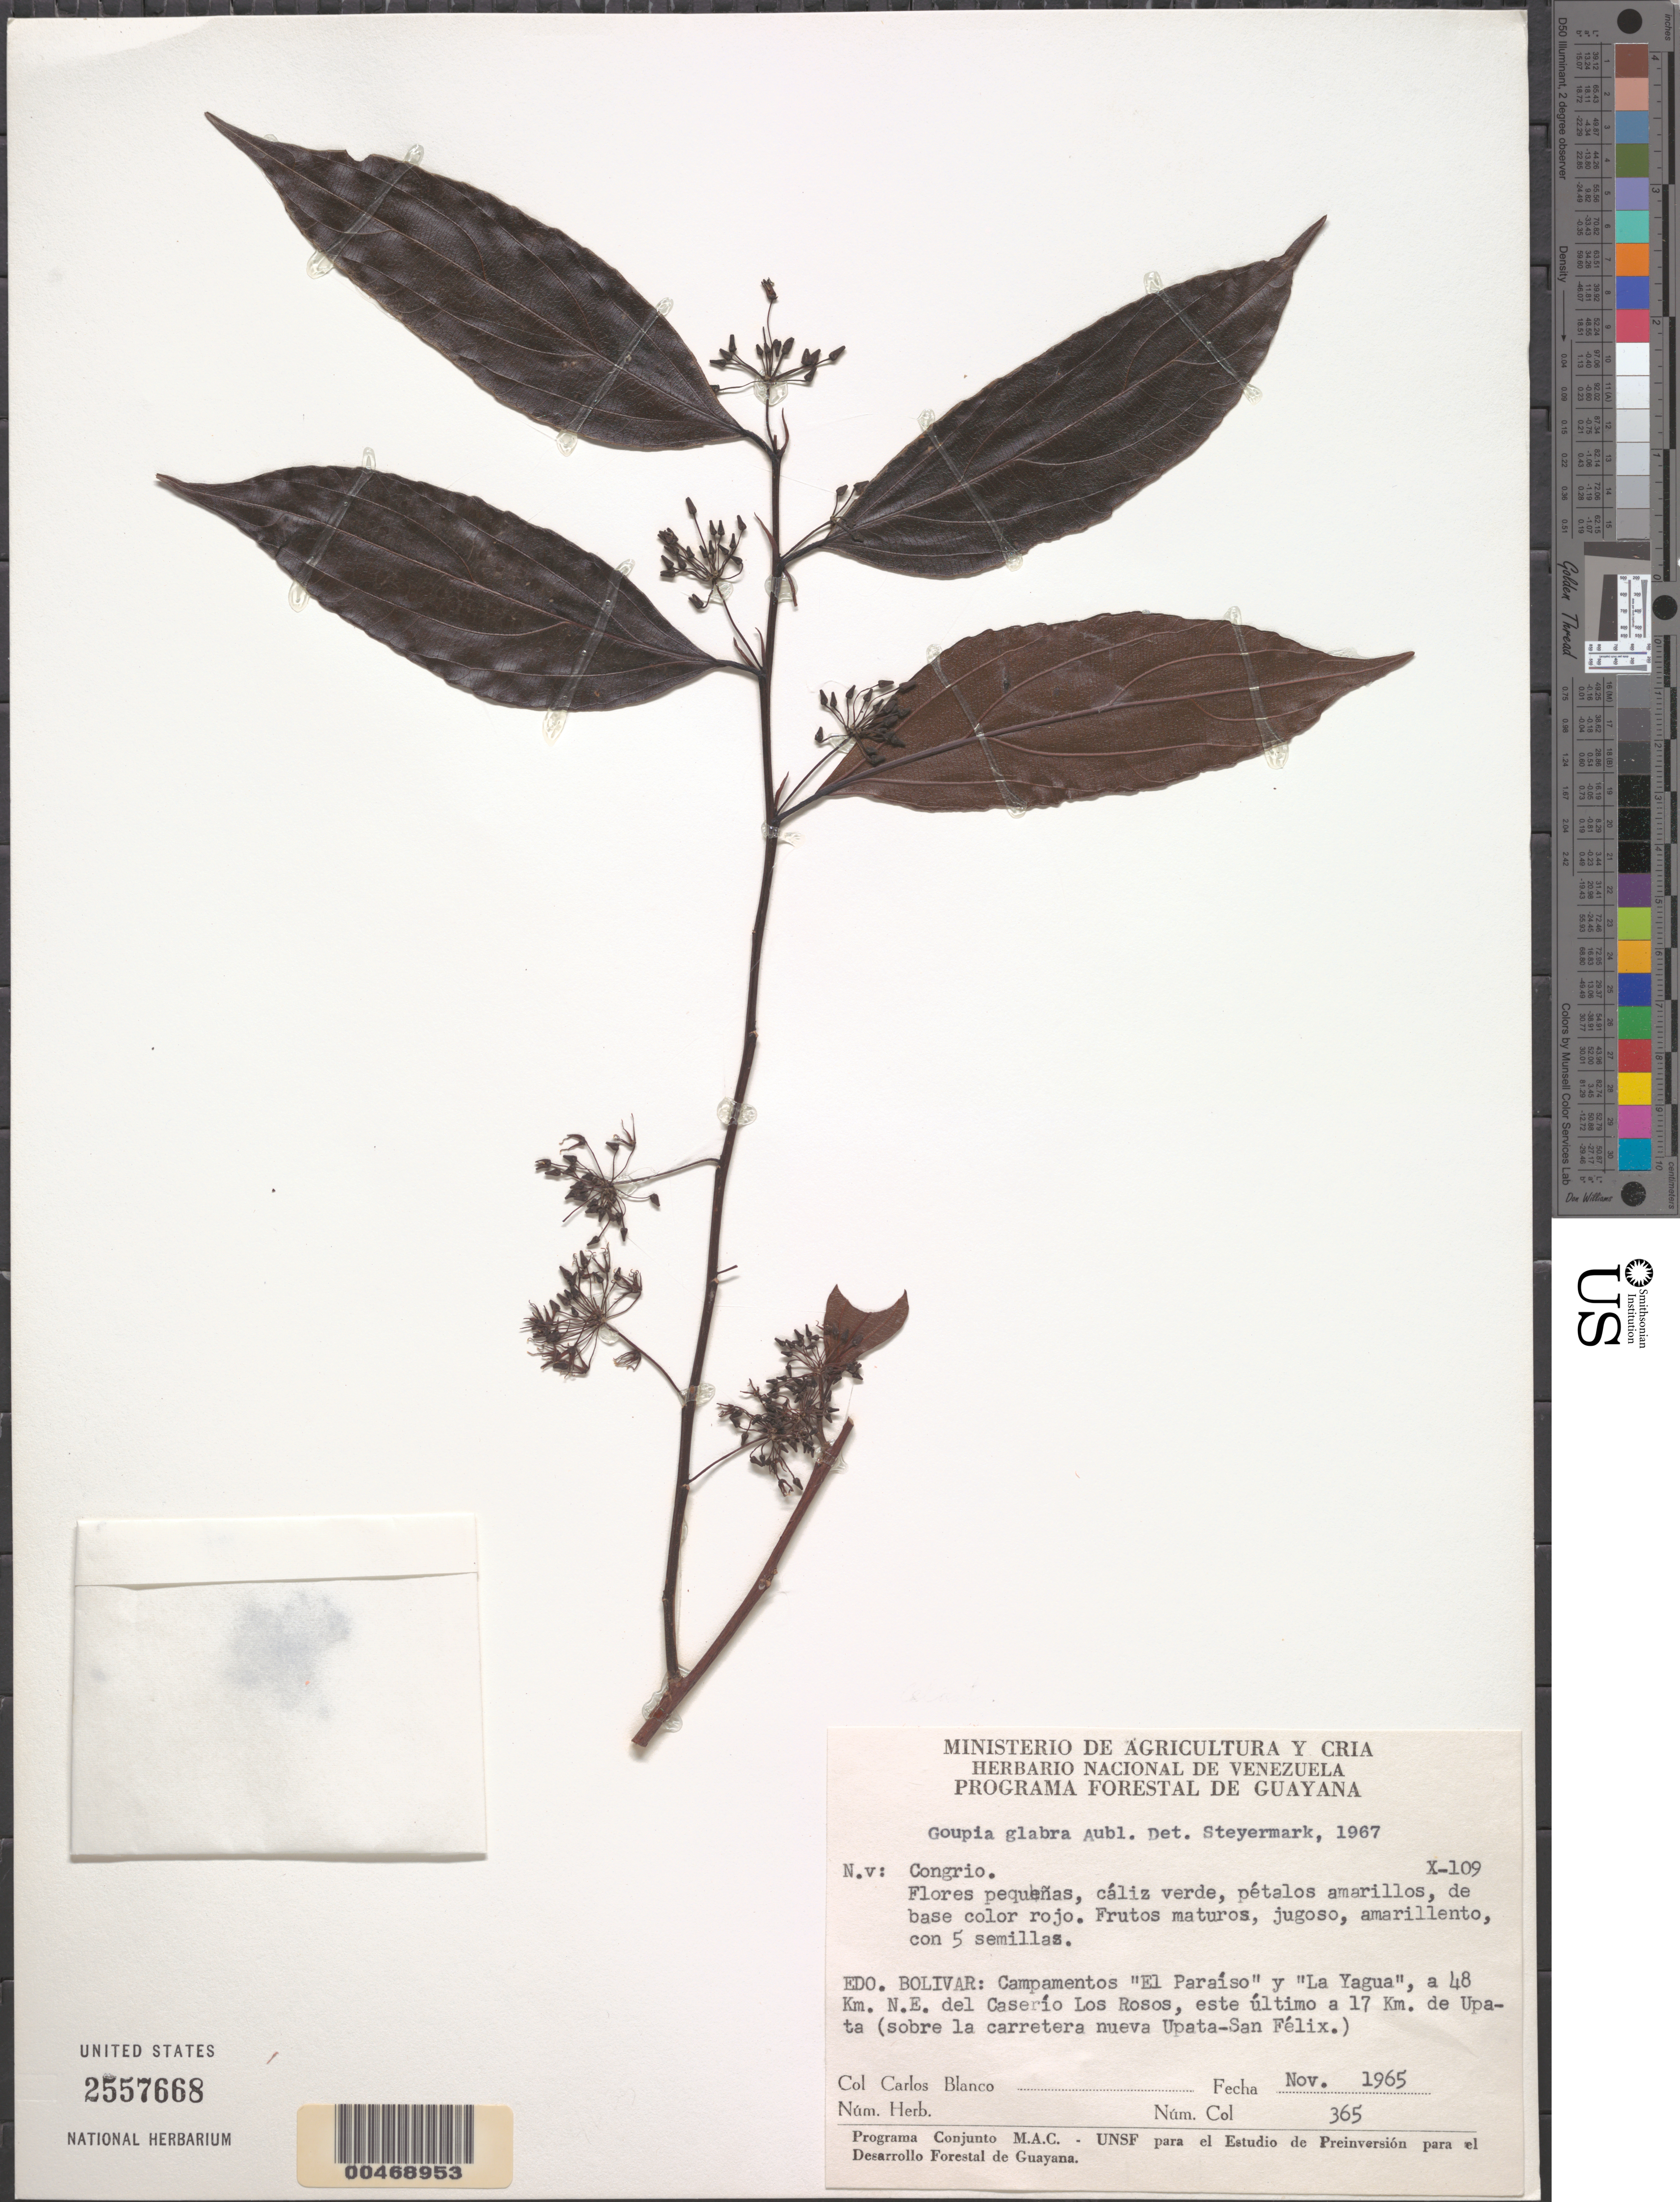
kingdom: Plantae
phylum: Tracheophyta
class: Magnoliopsida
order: Malpighiales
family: Goupiaceae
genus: Goupia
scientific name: Goupia glabra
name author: Aubl.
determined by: Steyermark, Julian A., (VEN)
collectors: C. A. Blanco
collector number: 365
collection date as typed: Nov-65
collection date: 1965-11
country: Venezuela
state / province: Bolívar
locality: Campamentos "El Paraiso" y "La Yagua", 48 km NE de caserío Los Rosos, este ultimo a 17 km de Upata (sobre la carretera nueva Upata-San Felix).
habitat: Along road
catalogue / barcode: US 2557668